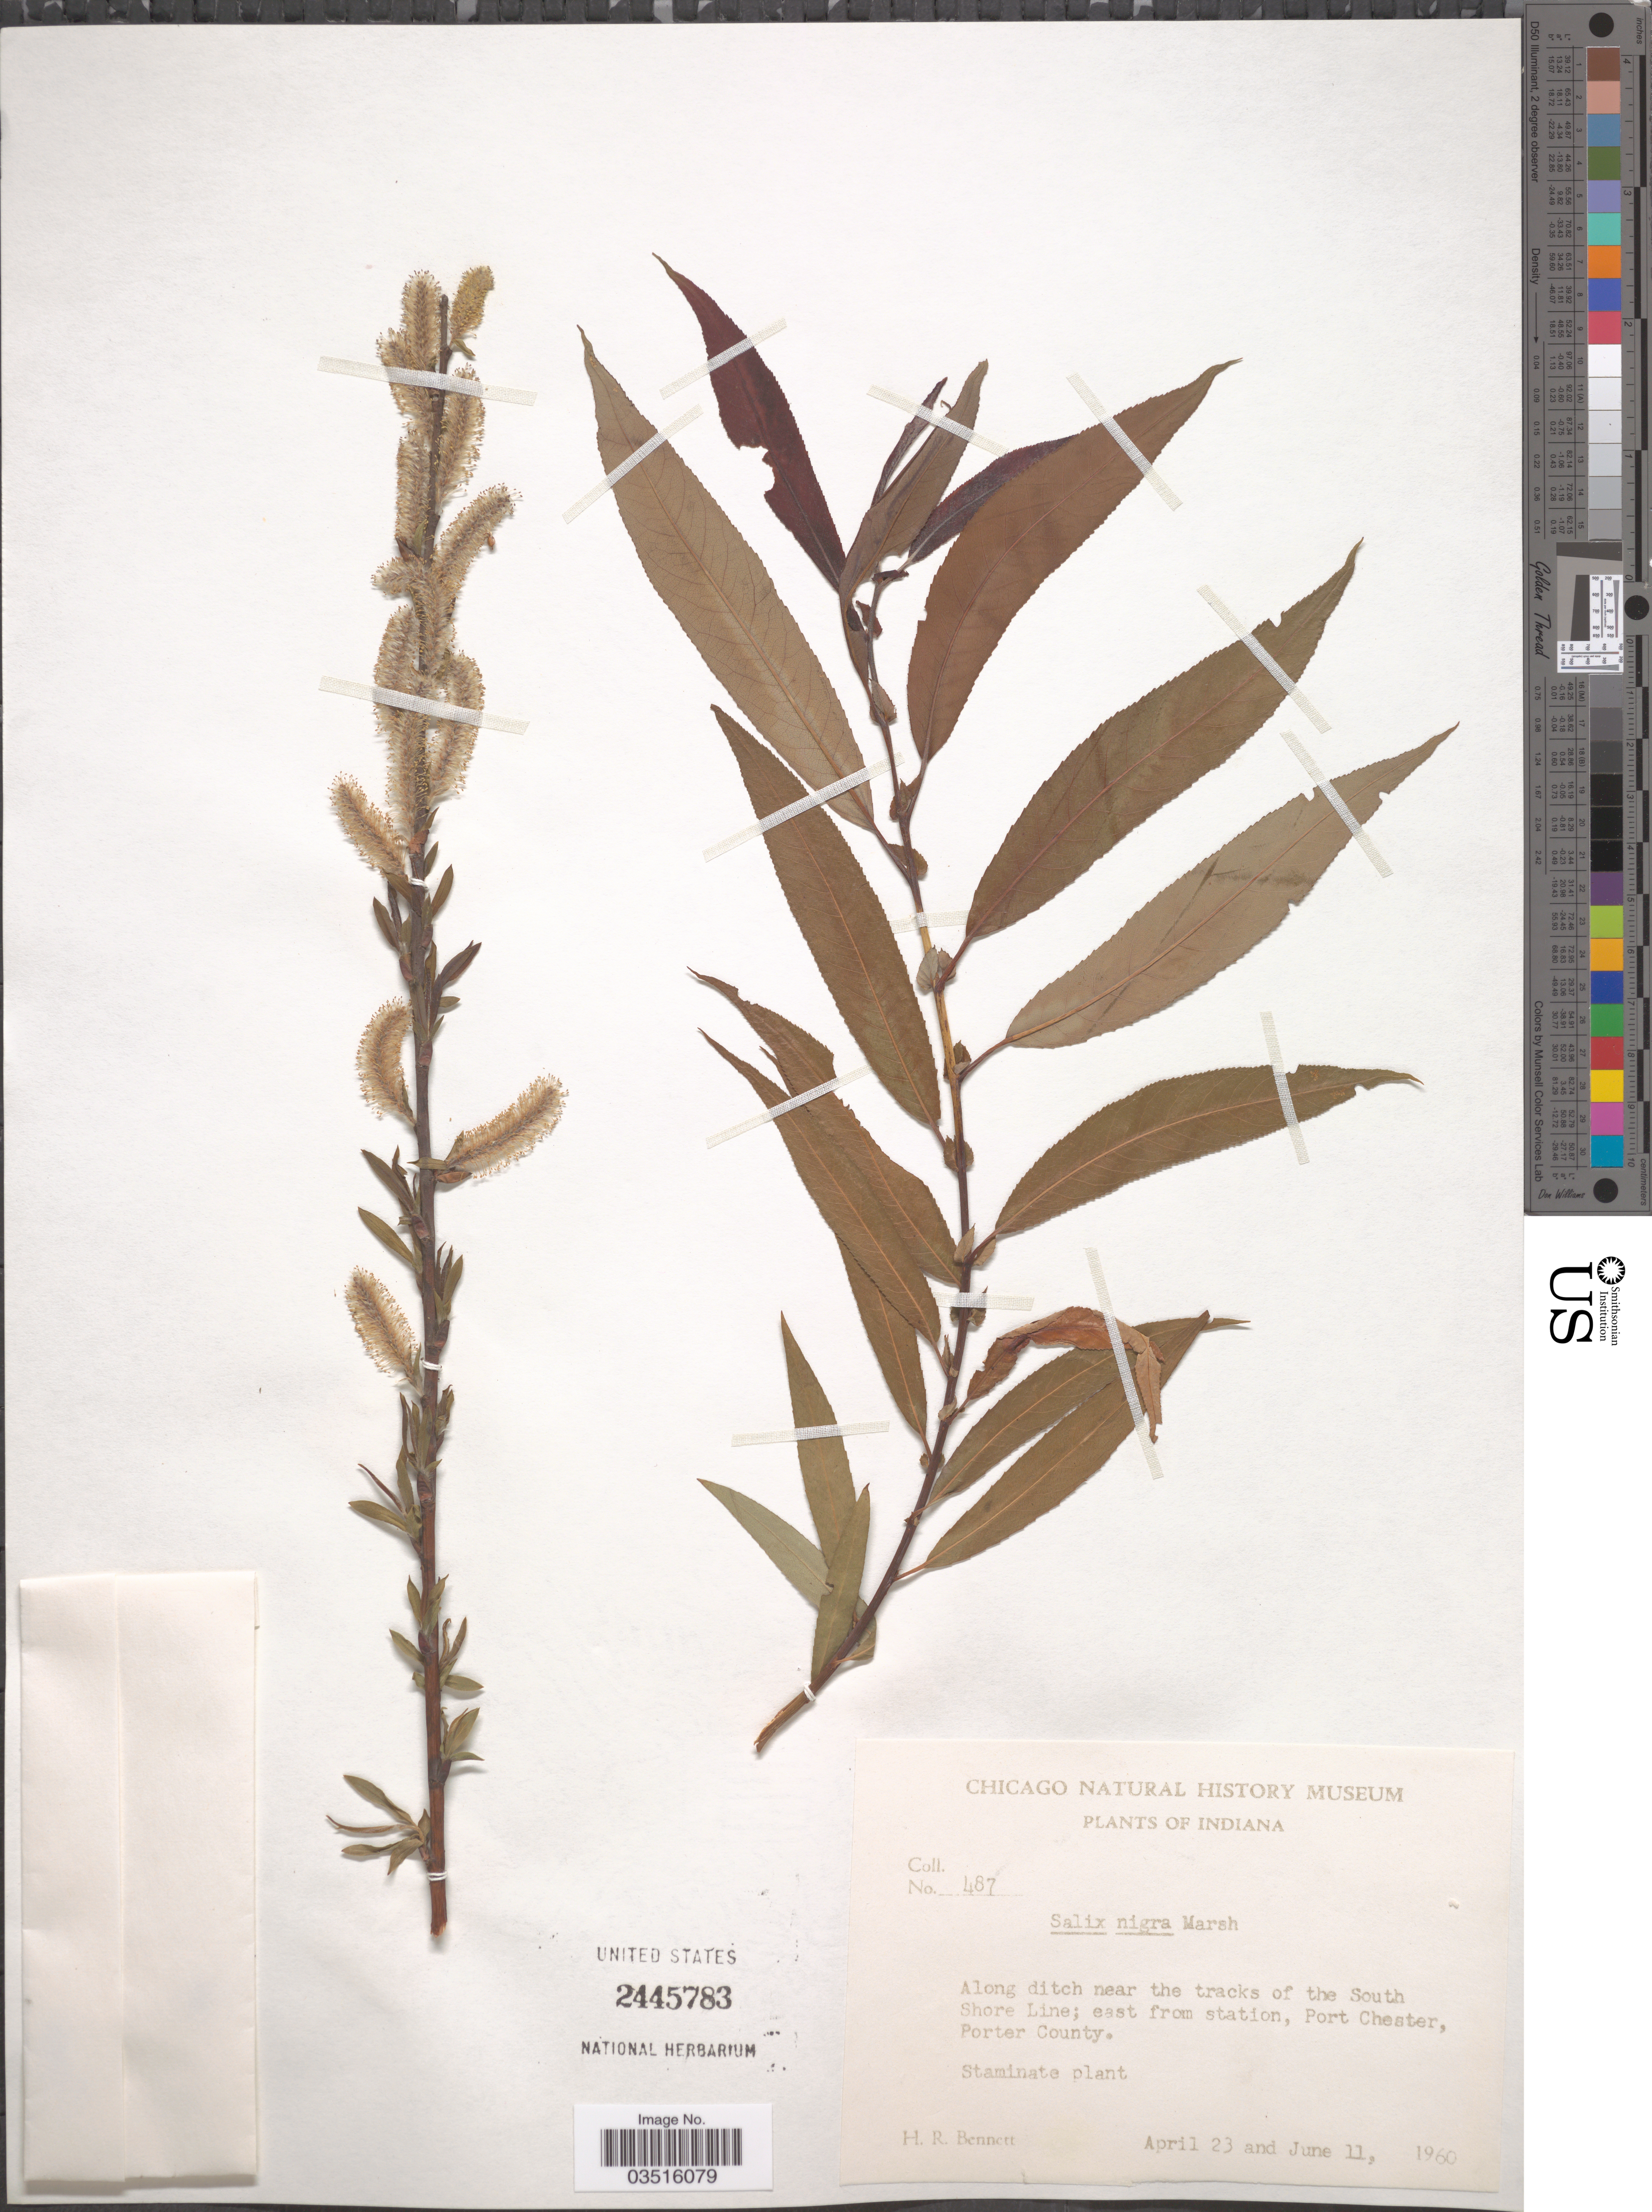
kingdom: Plantae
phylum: Tracheophyta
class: Magnoliopsida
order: Malpighiales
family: Salicaceae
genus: Salix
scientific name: Salix nigra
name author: Marshall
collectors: H. R. Bennett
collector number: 487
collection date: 1960-04-23/1960-06-11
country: United States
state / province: Indiana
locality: Along ditch near the tracks of the South Shore Line; east from station, Port Chester, Porter County.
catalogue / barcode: US 2445783